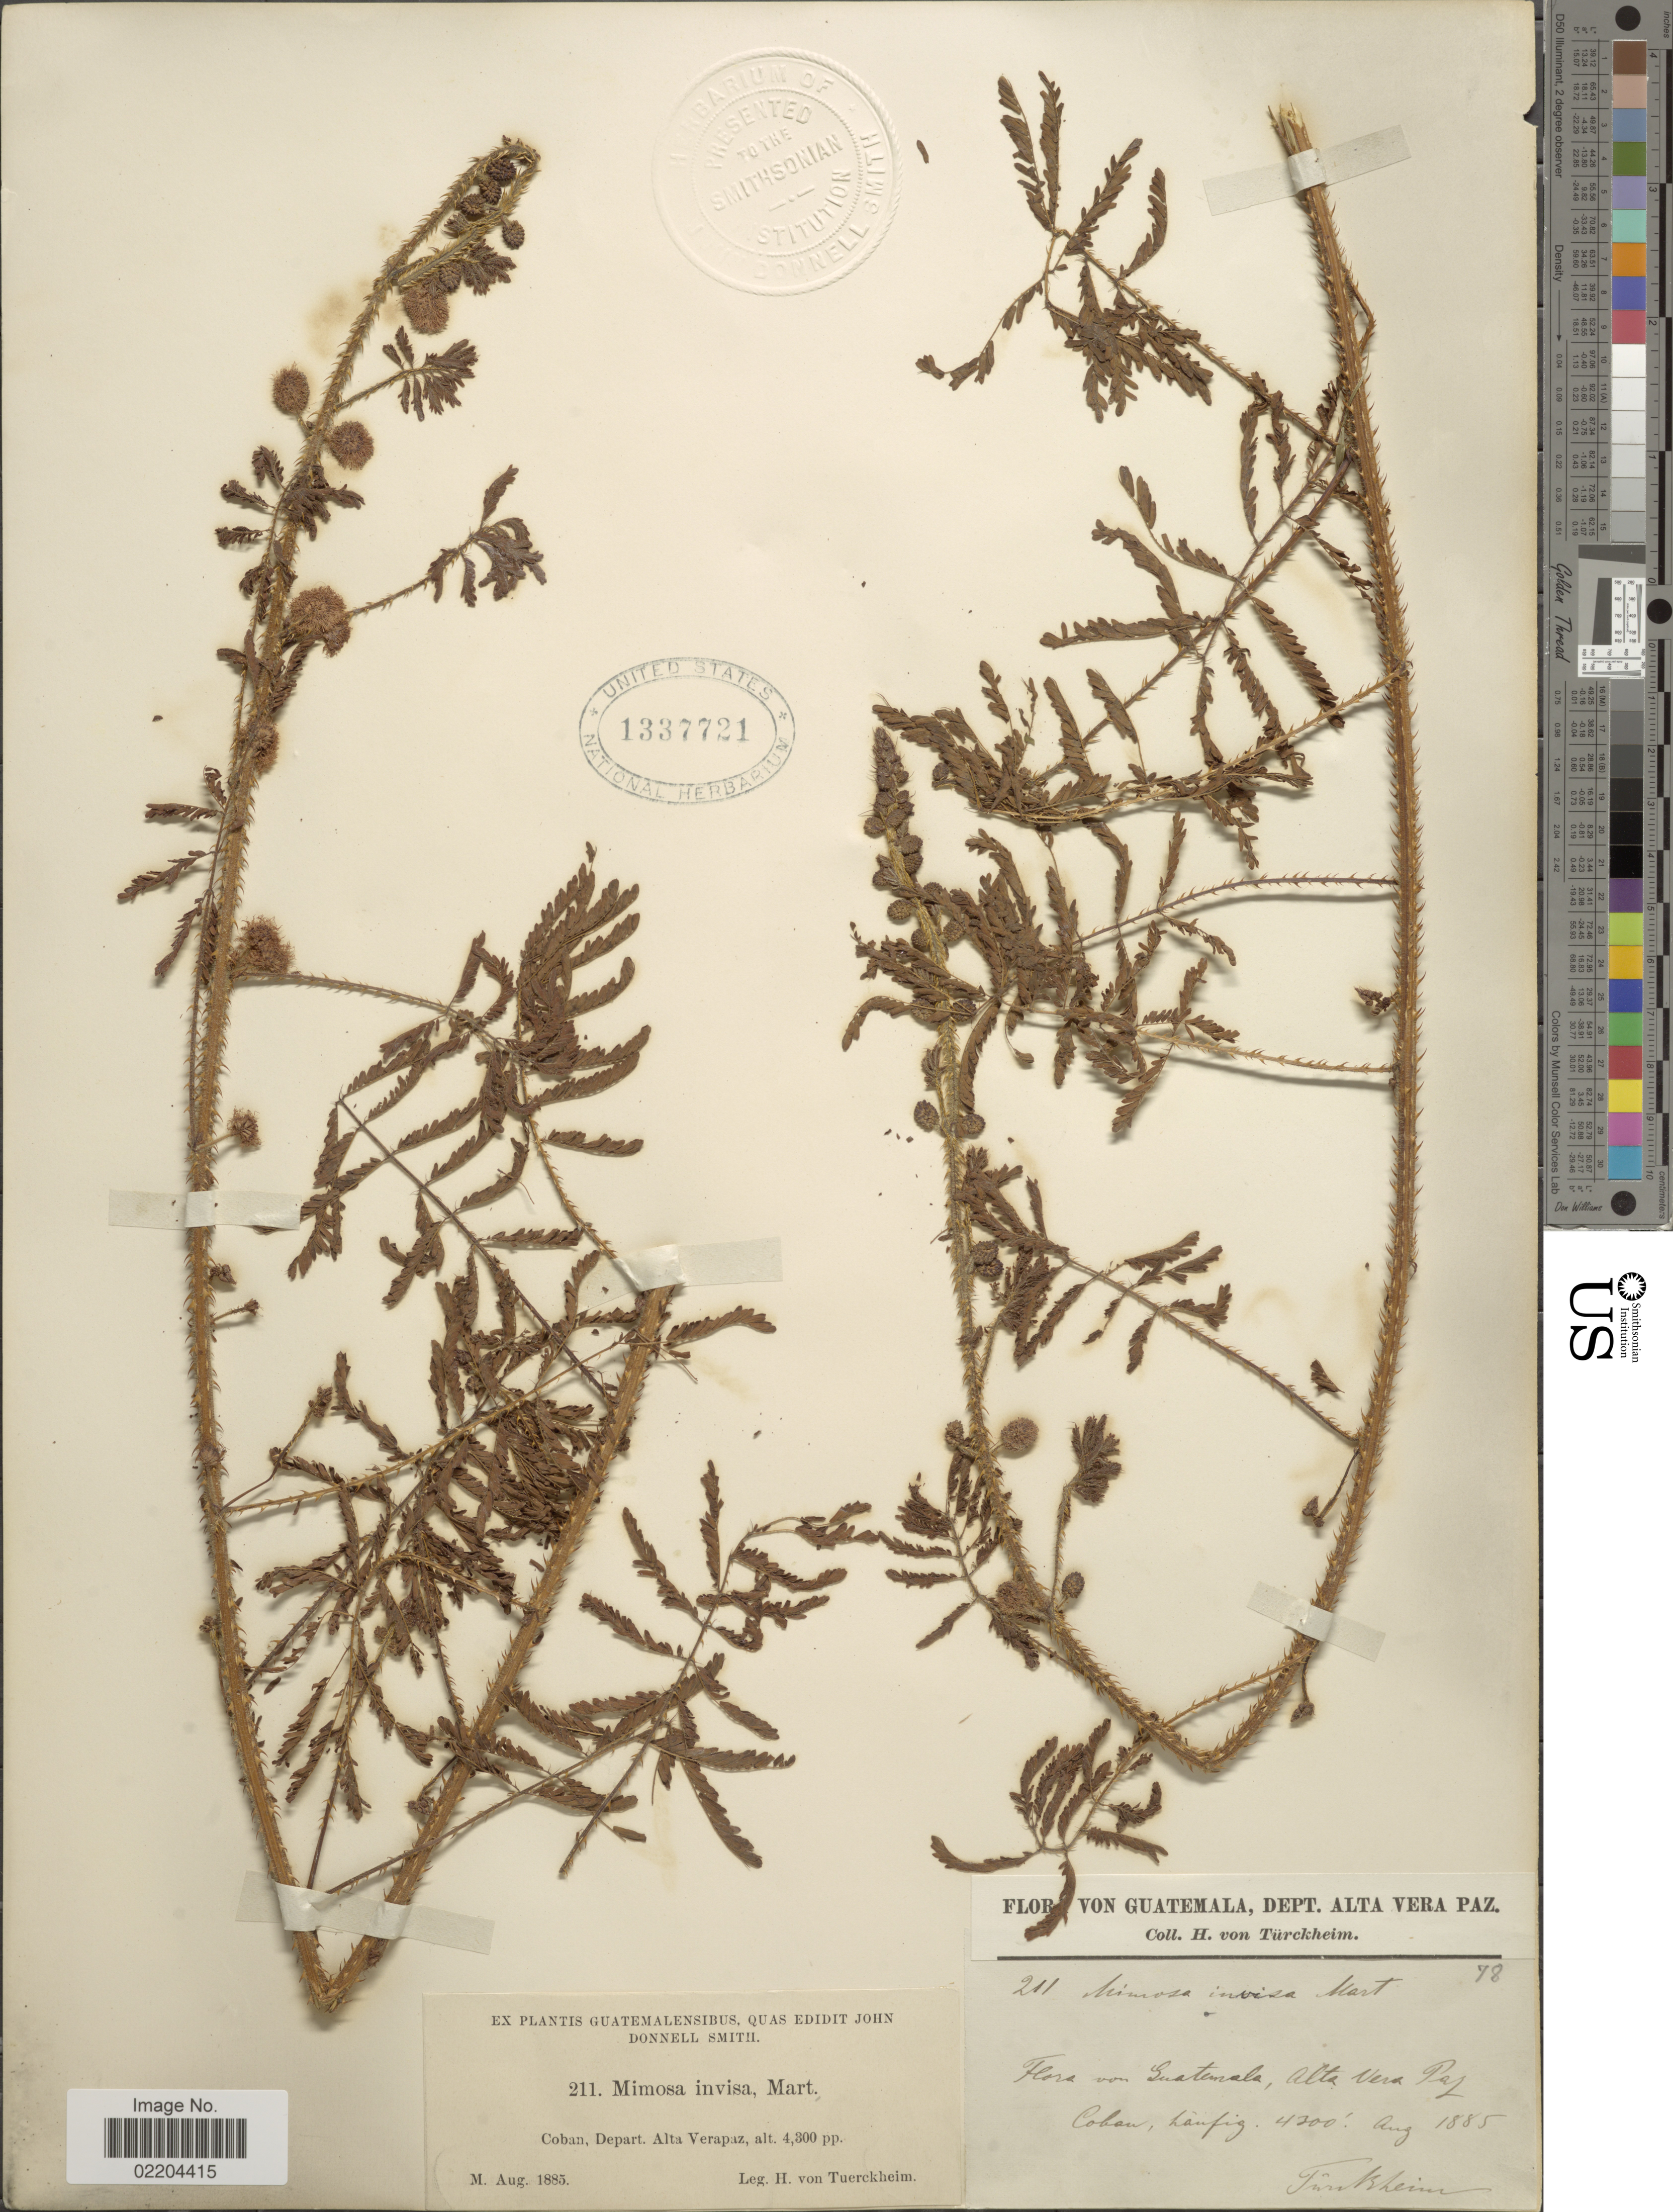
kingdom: Plantae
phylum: Tracheophyta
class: Magnoliopsida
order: Fabales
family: Fabaceae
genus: Mimosa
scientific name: Mimosa invisa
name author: Mart. ex Colla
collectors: H. von Türckheim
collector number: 211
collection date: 1885-08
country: Guatemala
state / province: Alta Verapaz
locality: Coban, Depart. Alta Verapaz.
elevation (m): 1311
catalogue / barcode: US 1337721